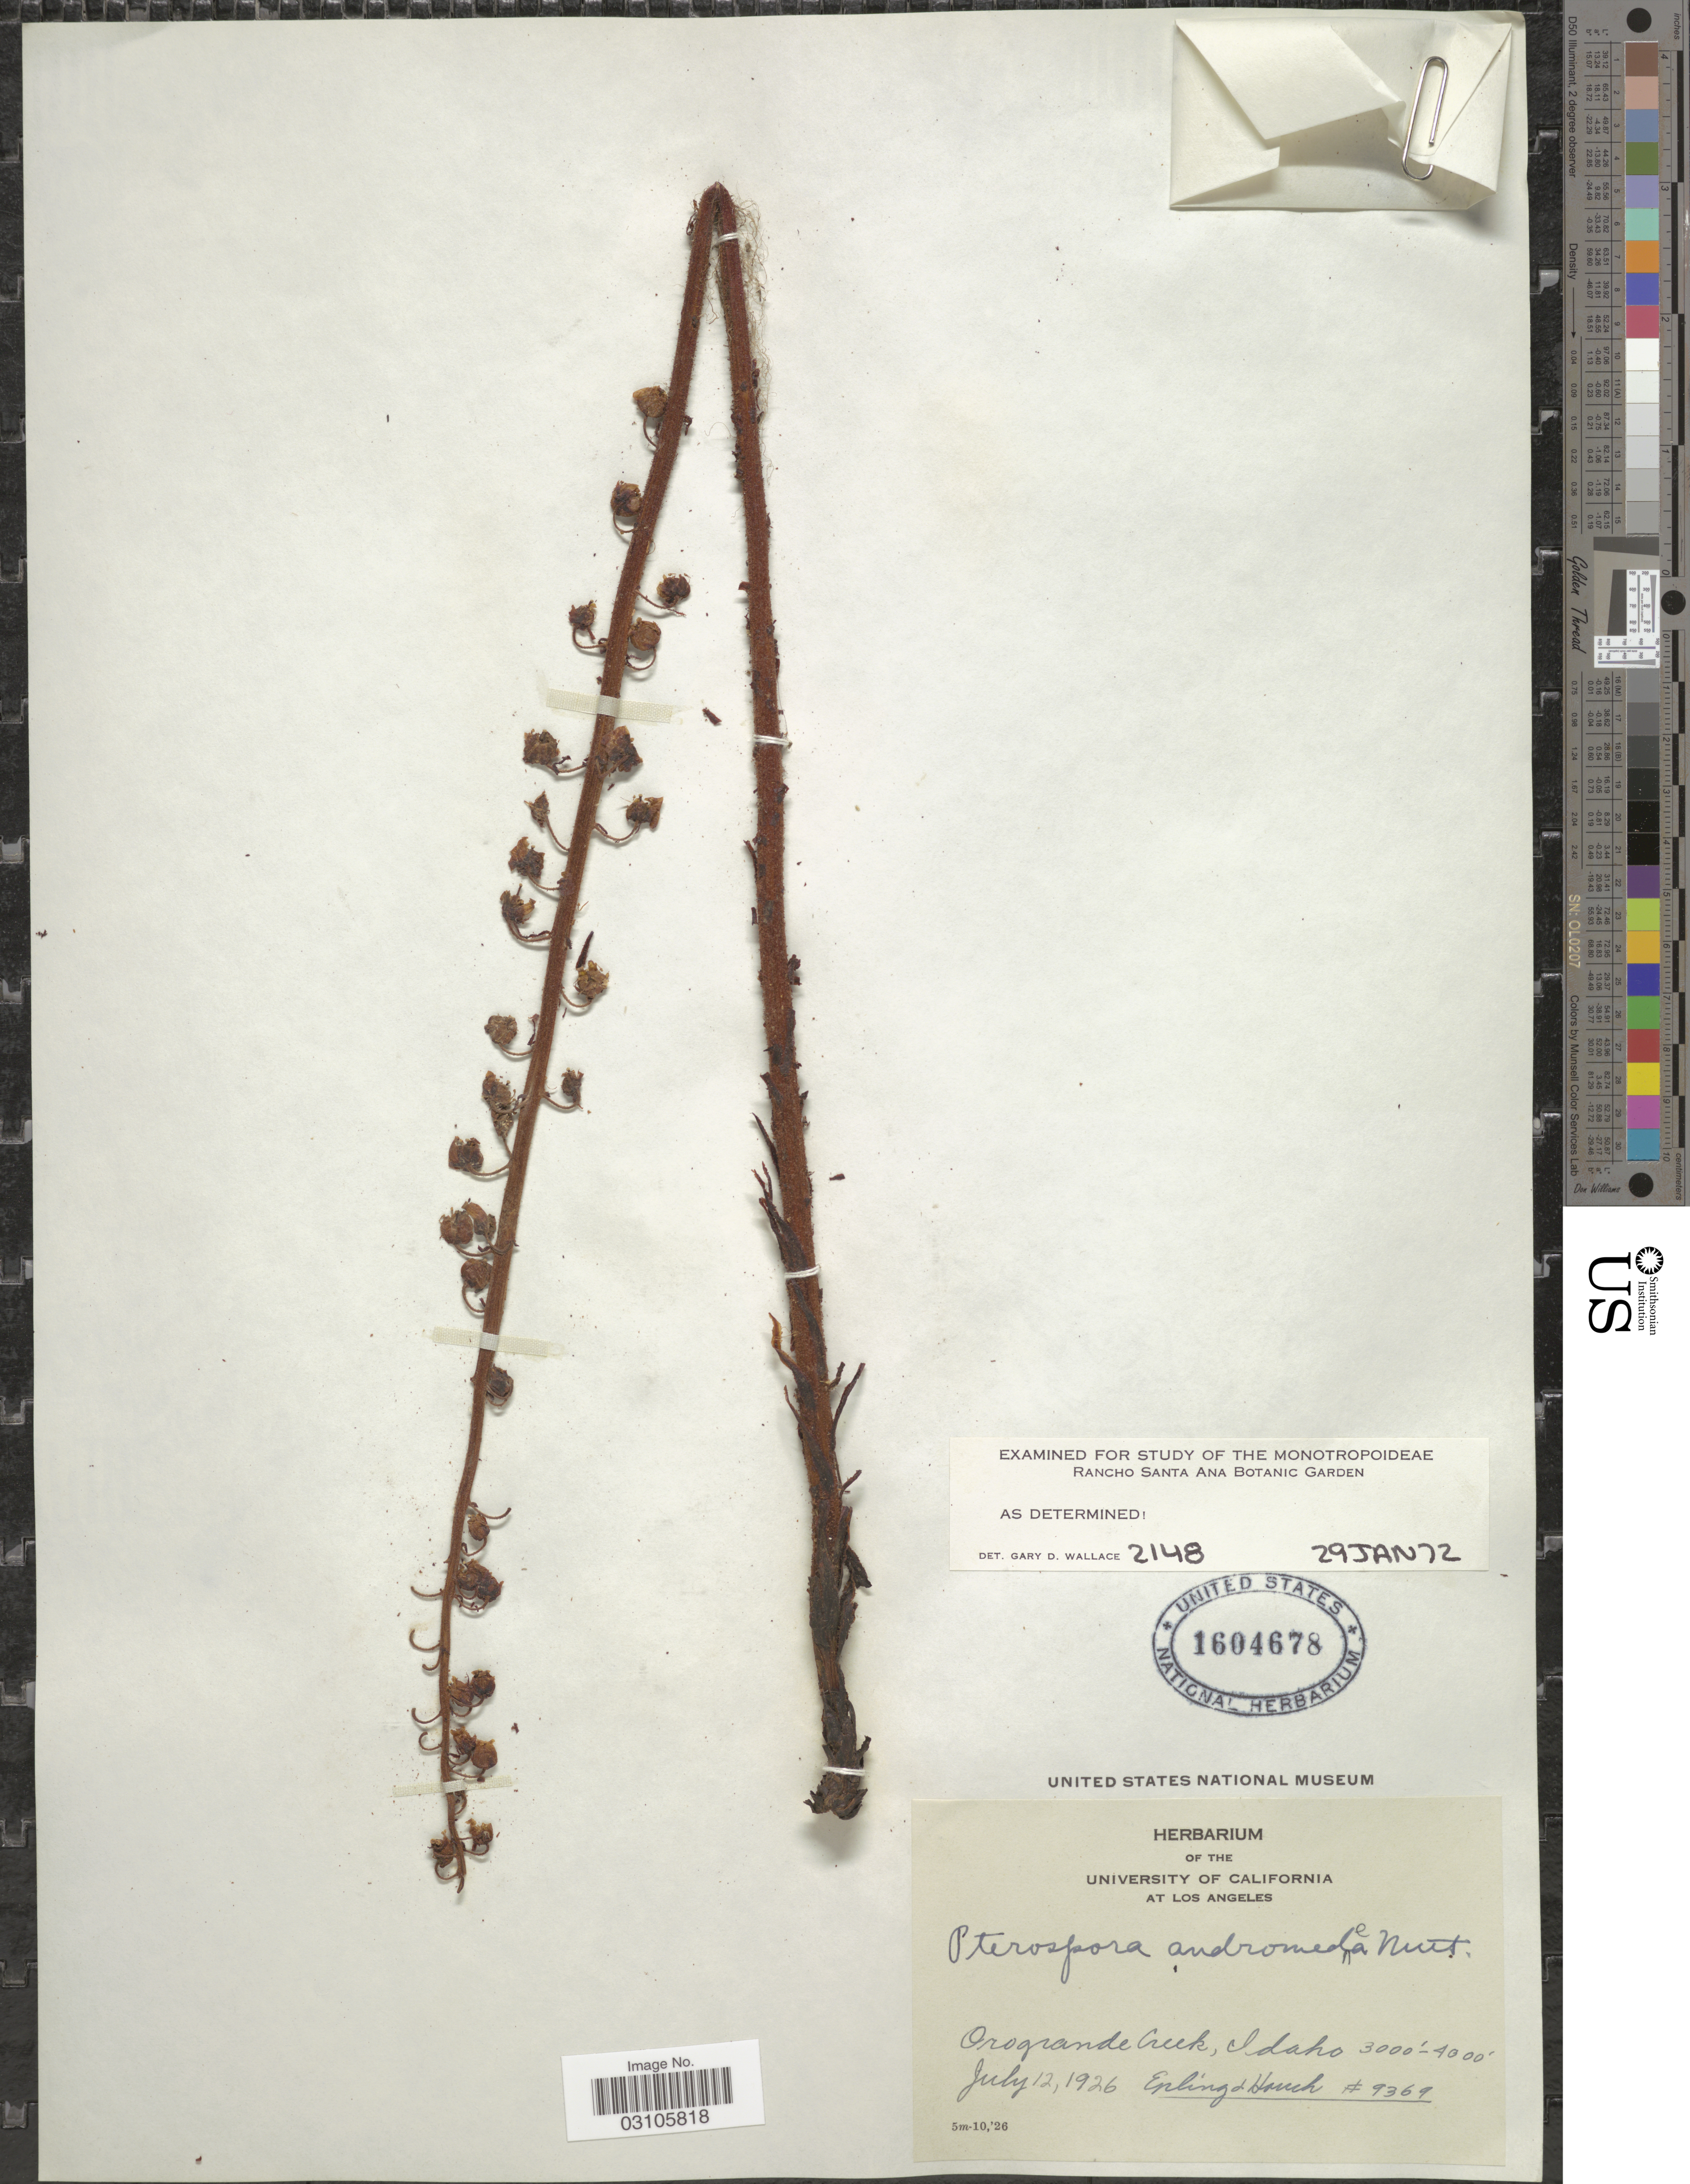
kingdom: Plantae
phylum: Tracheophyta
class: Magnoliopsida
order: Ericales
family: Ericaceae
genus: Pterospora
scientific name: Pterospora andromedea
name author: Nutt.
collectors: -- Epling & -. Hauch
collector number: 9369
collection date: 1926-07-12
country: United States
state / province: Idaho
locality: Orogrande Creek.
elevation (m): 914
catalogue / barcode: US 1604678